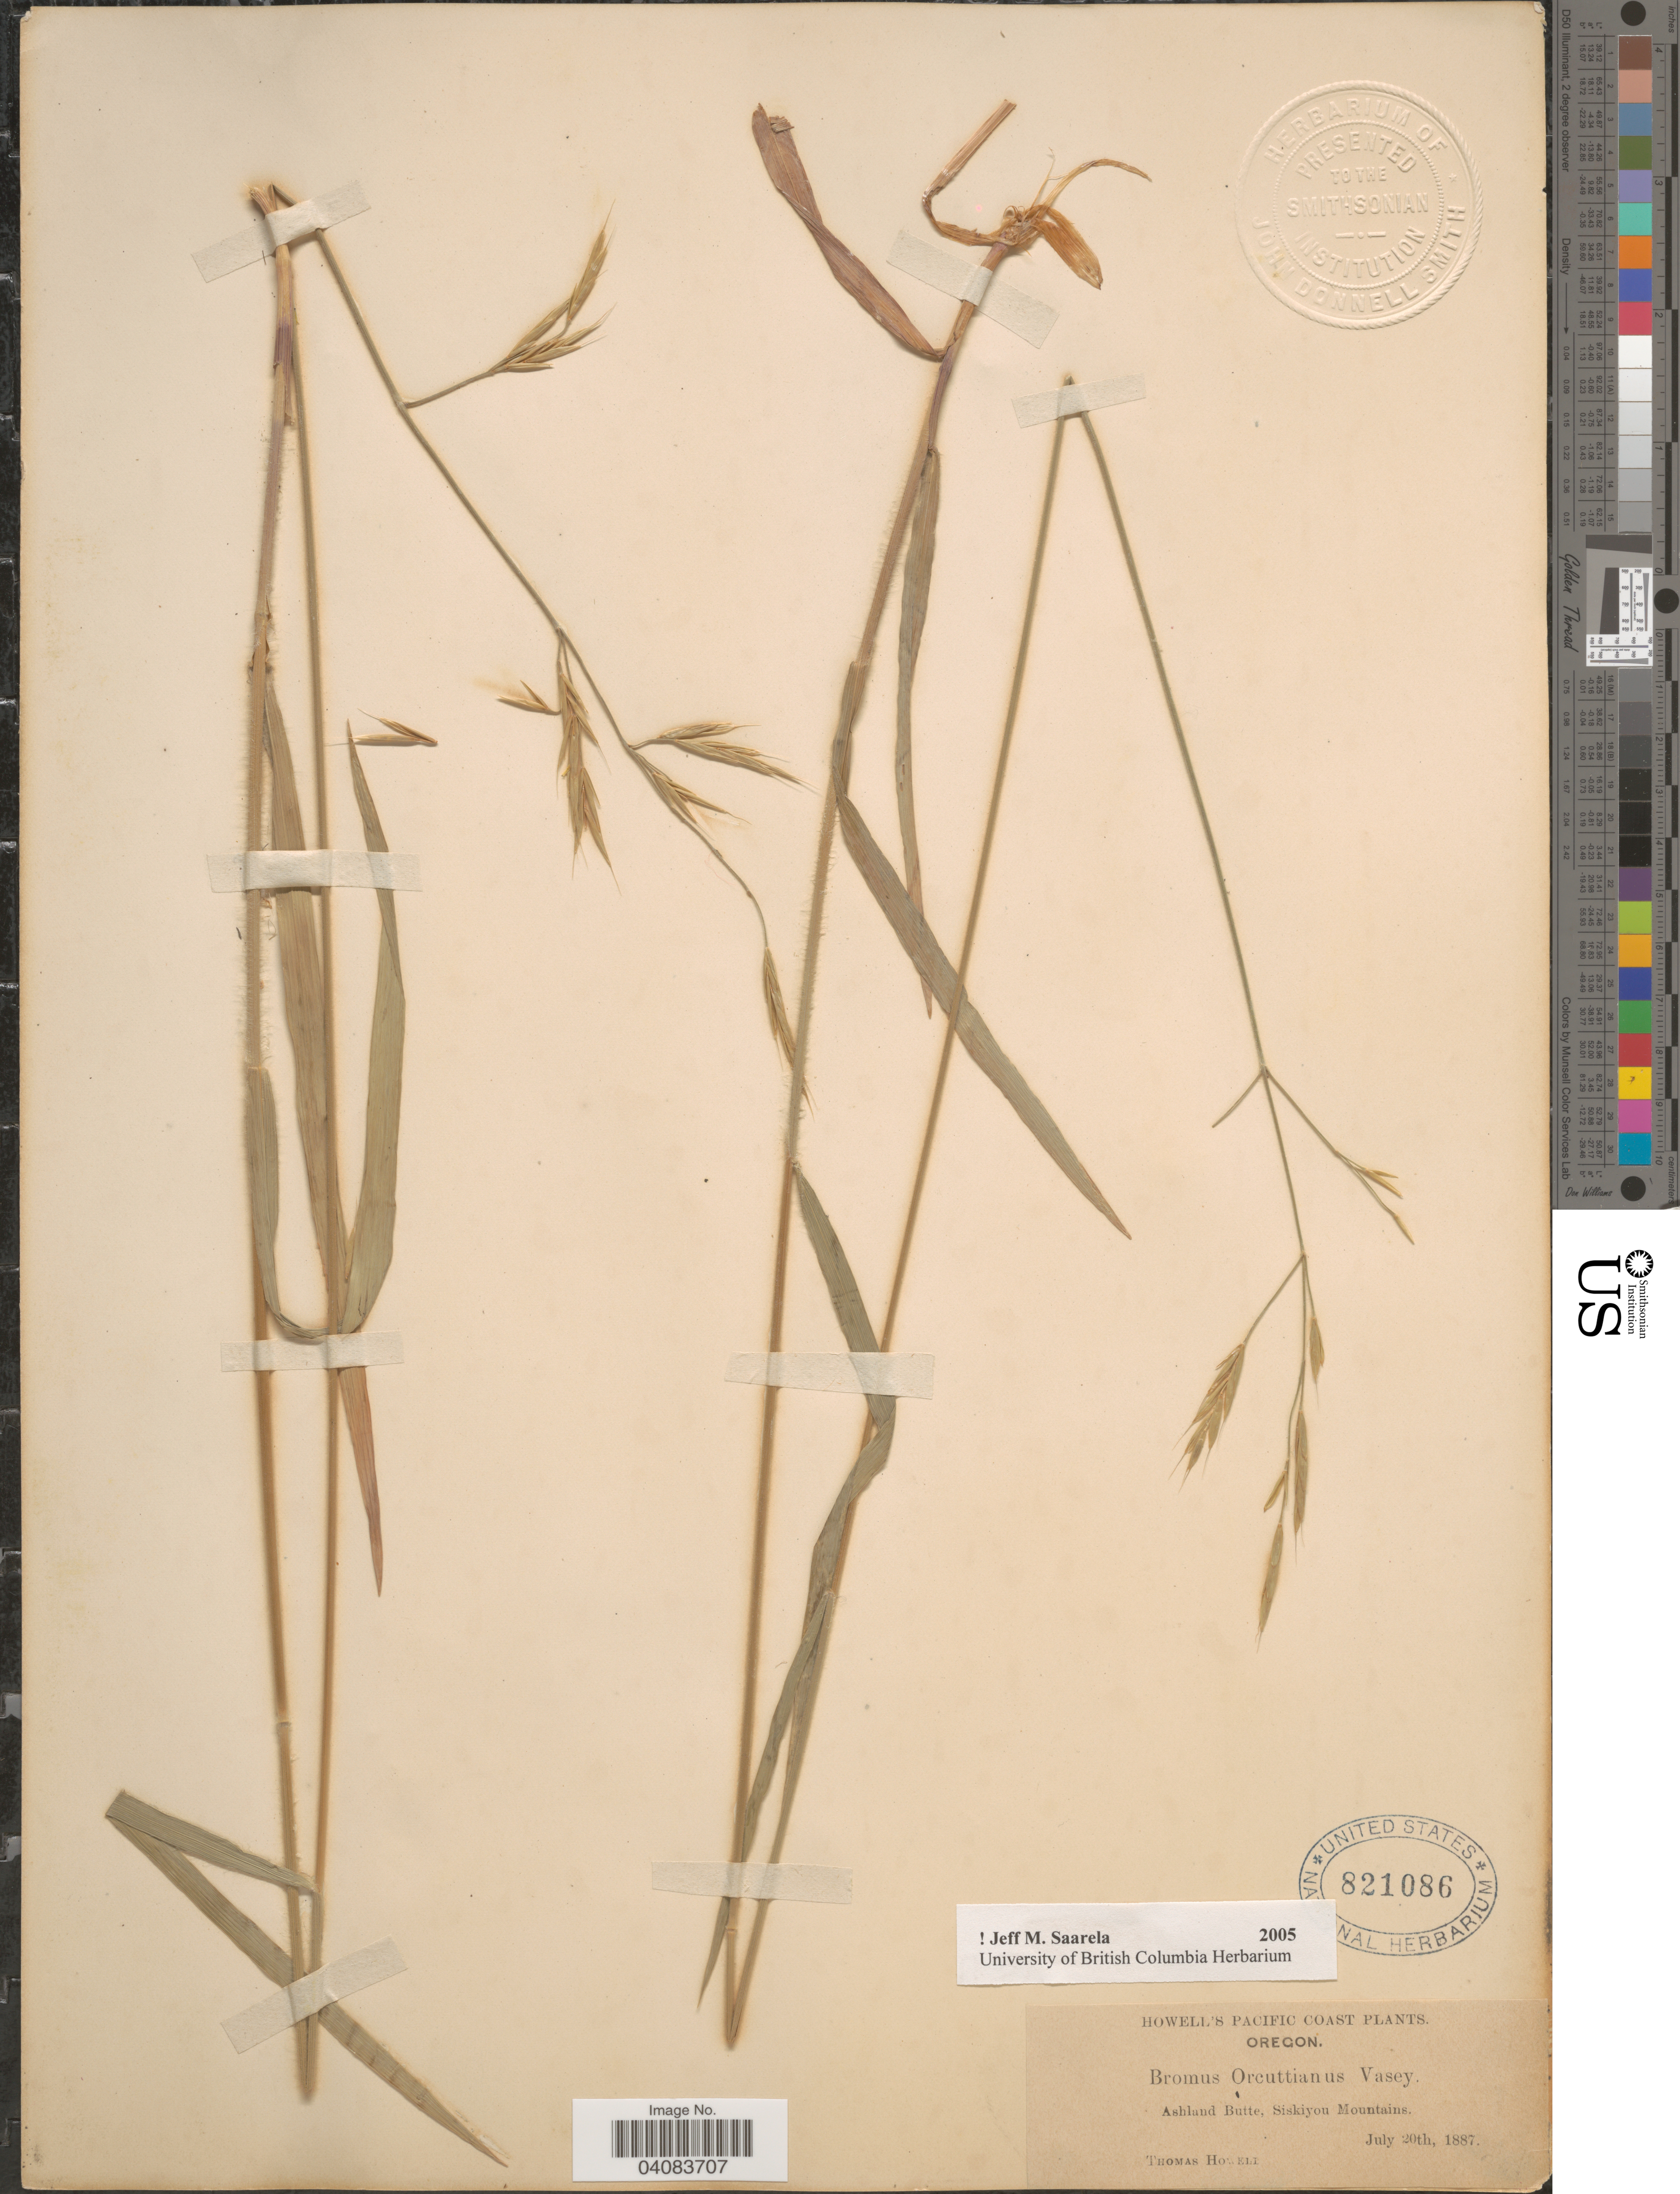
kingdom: Plantae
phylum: Tracheophyta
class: Liliopsida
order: Poales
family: Poaceae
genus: Bromus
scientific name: Bromus orcuttianus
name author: Vasey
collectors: T. Howell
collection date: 1887-07-20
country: United States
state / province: Oregon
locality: Pacific Coast. Ashland Butte, Siskiyou Mountains.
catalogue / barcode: US 821086